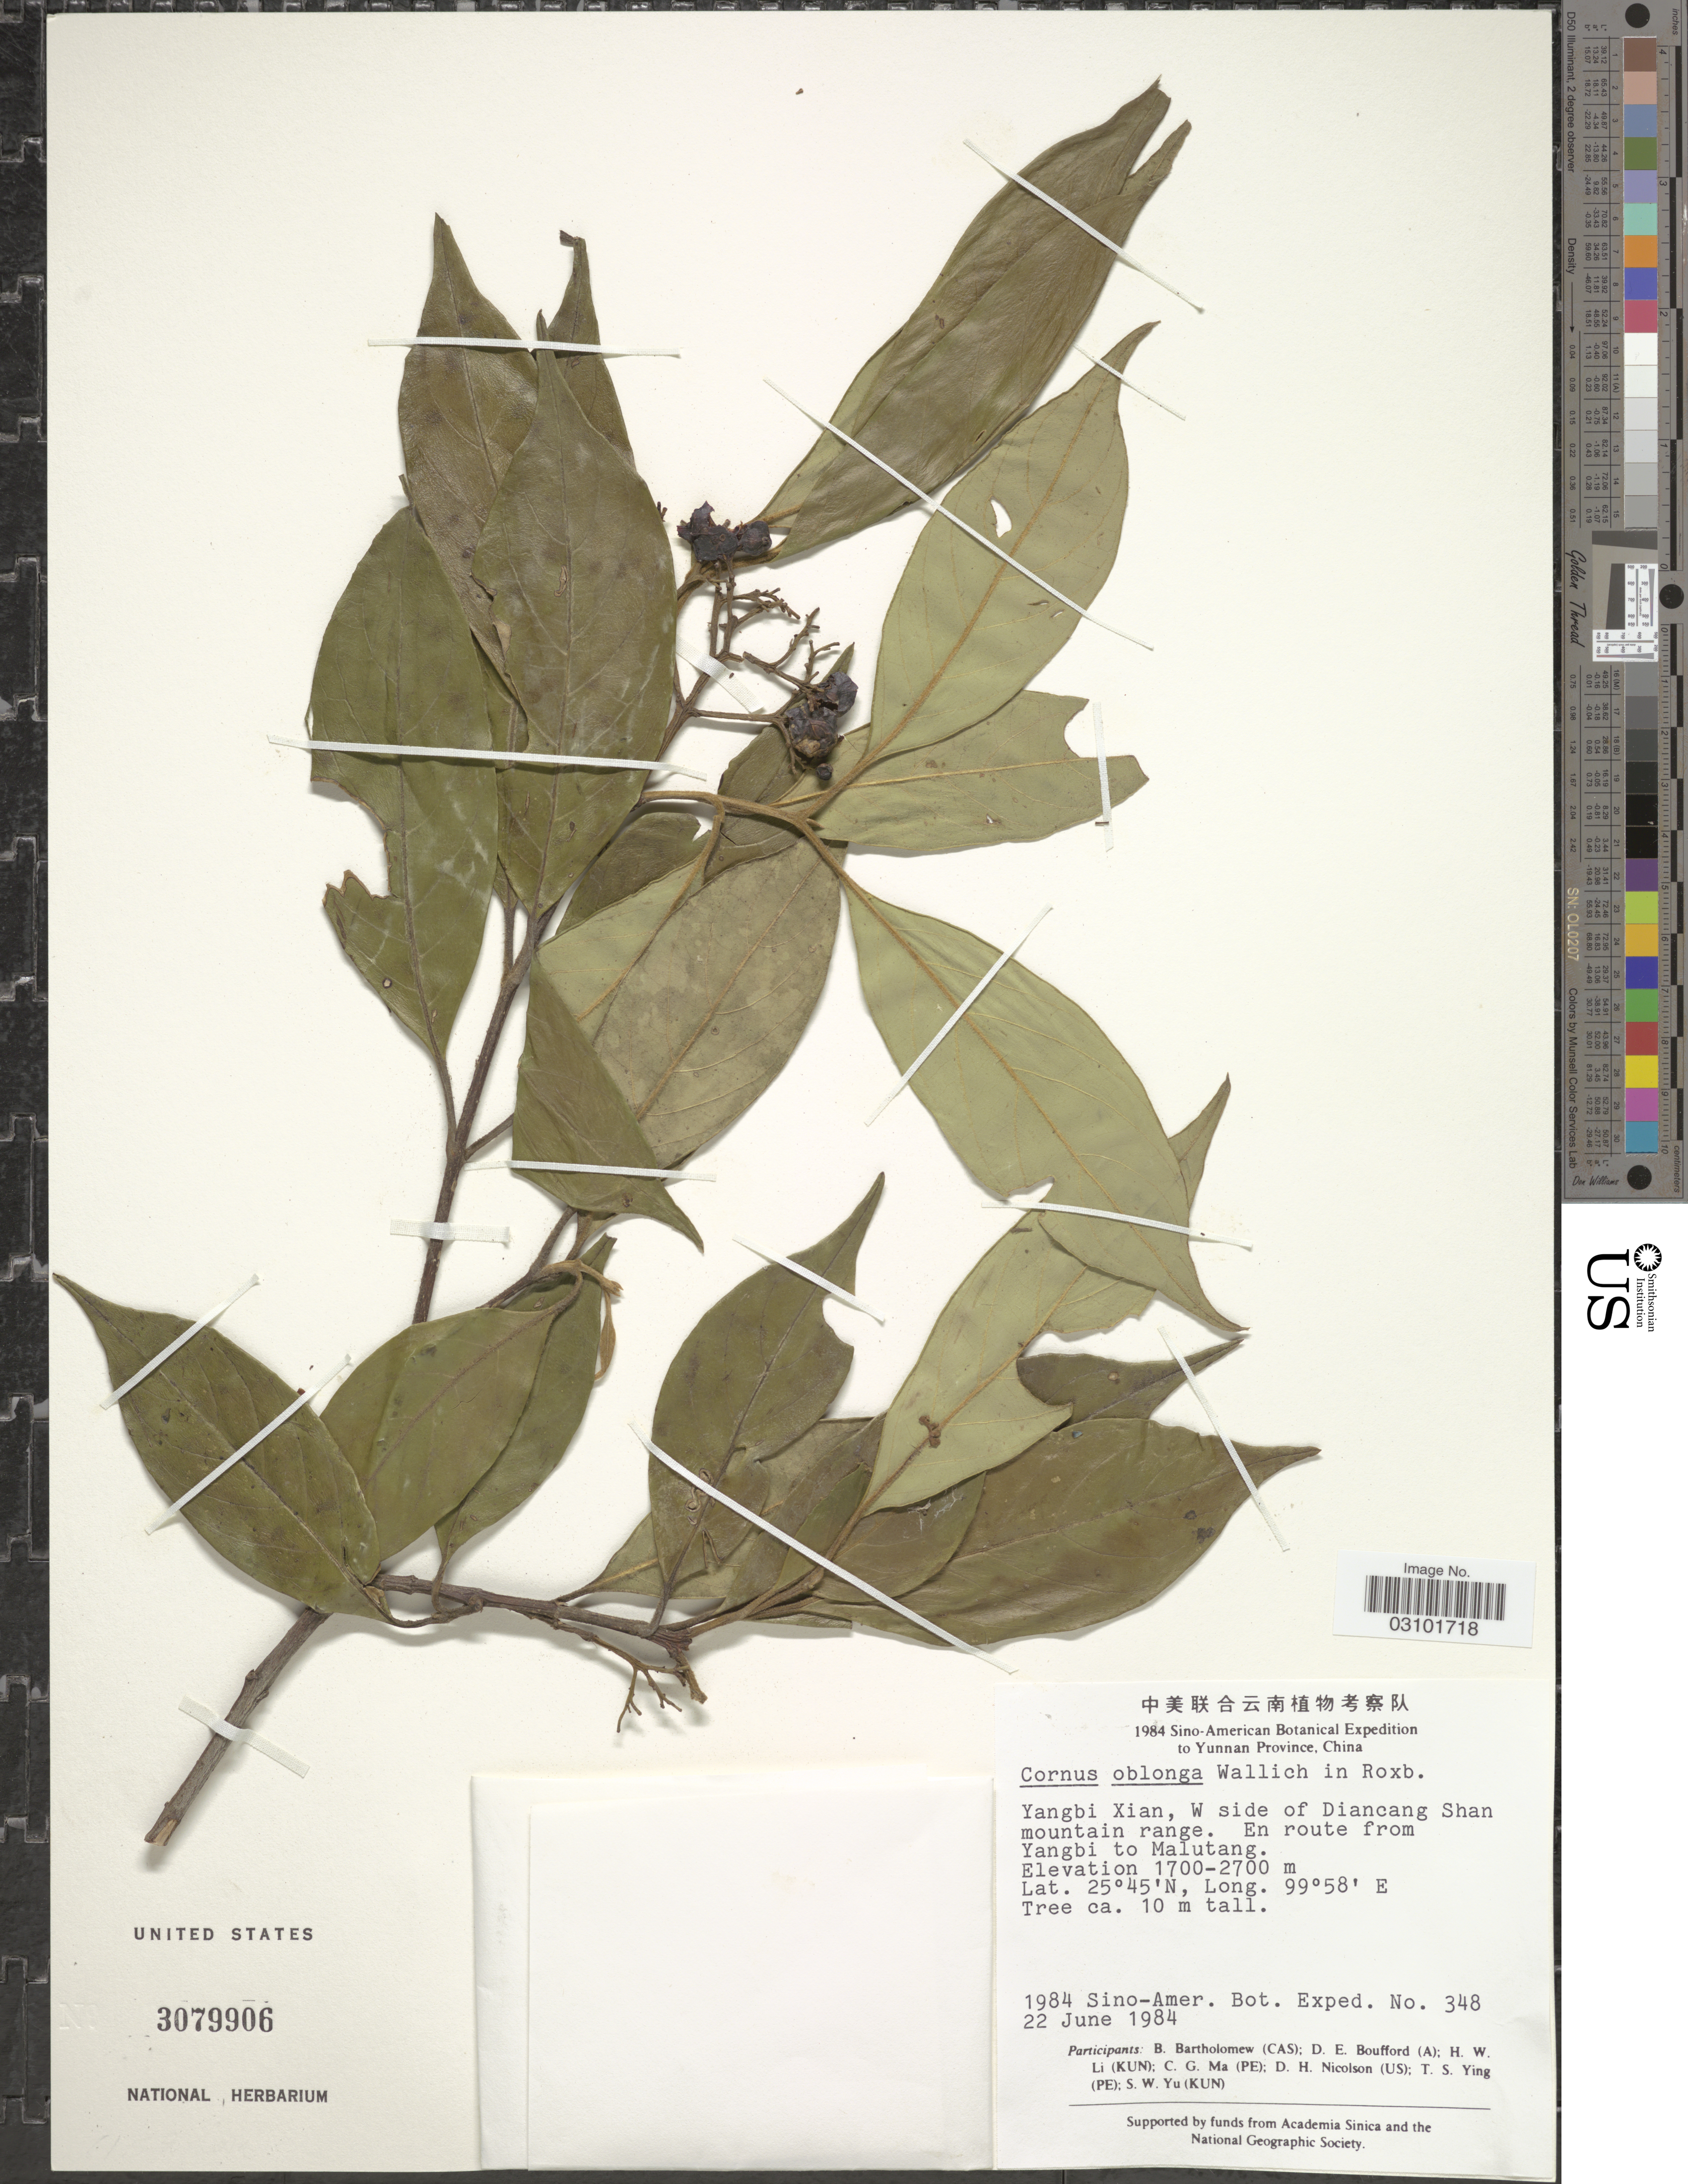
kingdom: Plantae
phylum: Tracheophyta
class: Magnoliopsida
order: Cornales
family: Cornaceae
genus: Cornus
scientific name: Cornus oblonga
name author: Wall.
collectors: B. Bartholomew, D. E. Boufford, H. W. Li, C. Ma & et al.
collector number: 348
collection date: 1984-06-22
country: China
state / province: Yunnan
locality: Yunnan Province. Yangbi Xian, W side of Diancang Shan mountain range. En route from Yangbi to Malutang.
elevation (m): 1700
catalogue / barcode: US 3079906